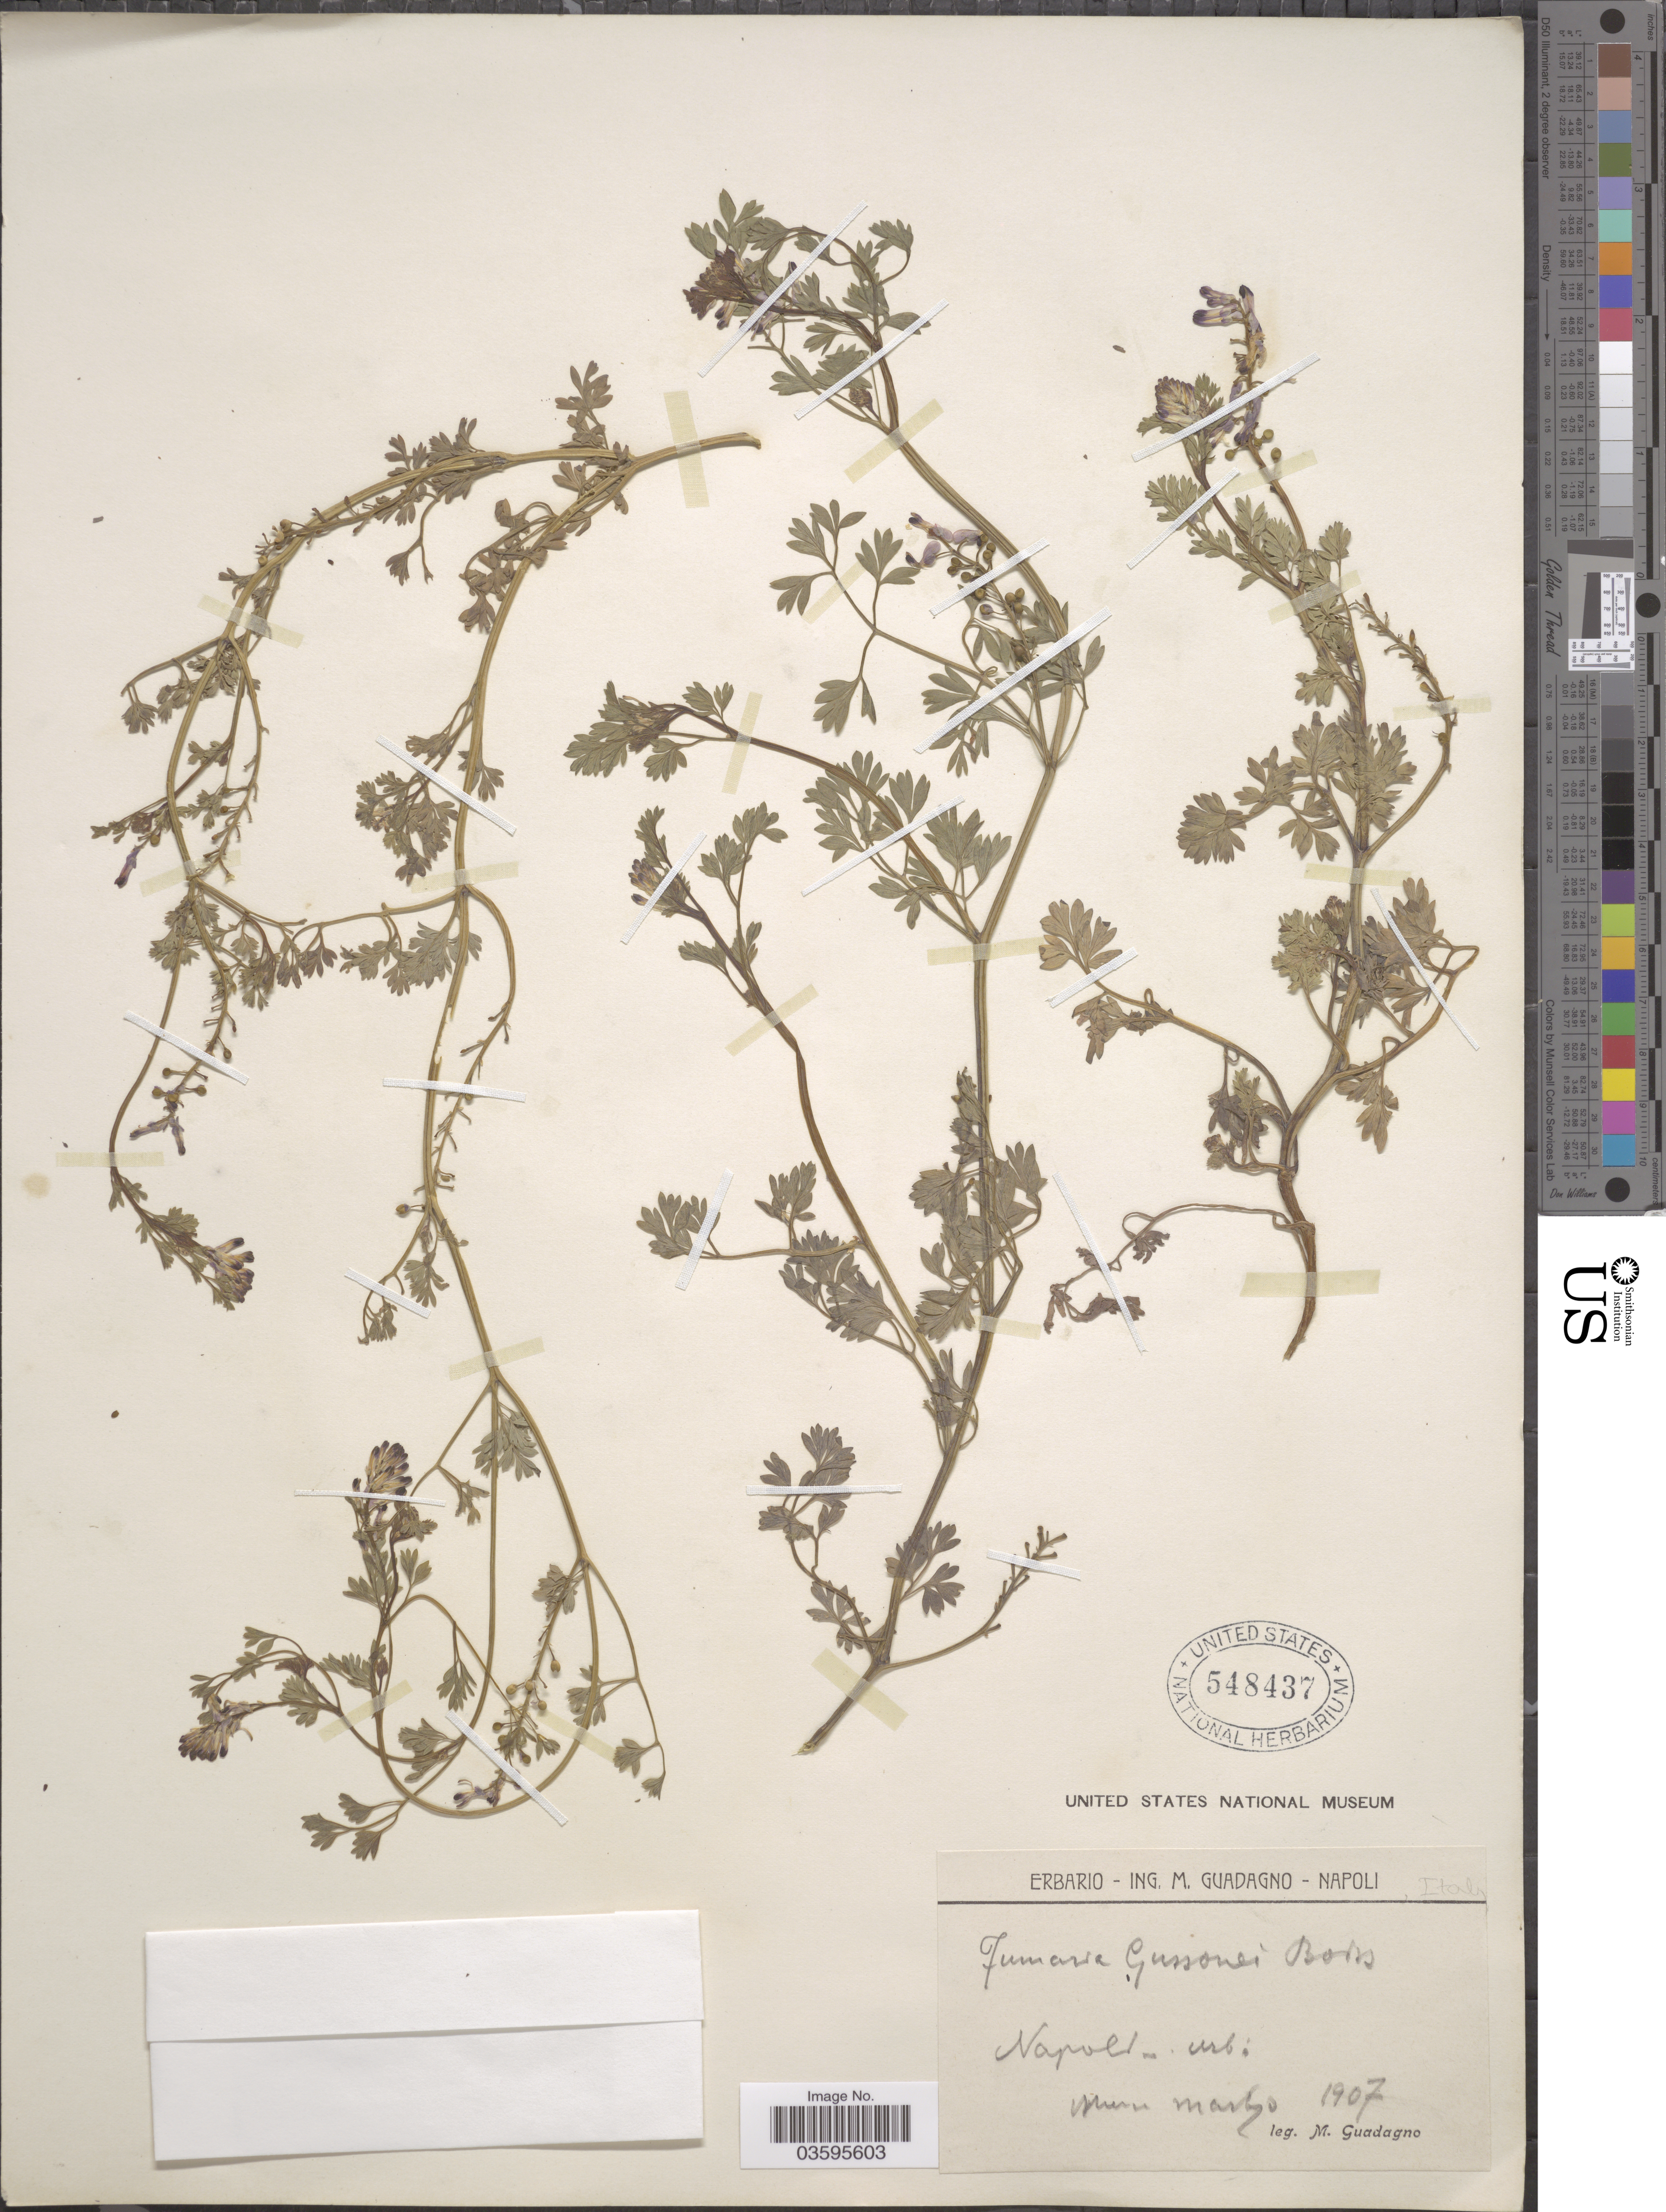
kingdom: Plantae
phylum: Tracheophyta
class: Magnoliopsida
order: Ranunculales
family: Papaveraceae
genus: Fumaria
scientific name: Fumaria gussonii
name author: Boiss.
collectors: M. Guadagno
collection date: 1907-03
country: Italy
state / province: Campania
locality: Napoli - urbi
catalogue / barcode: US 548437